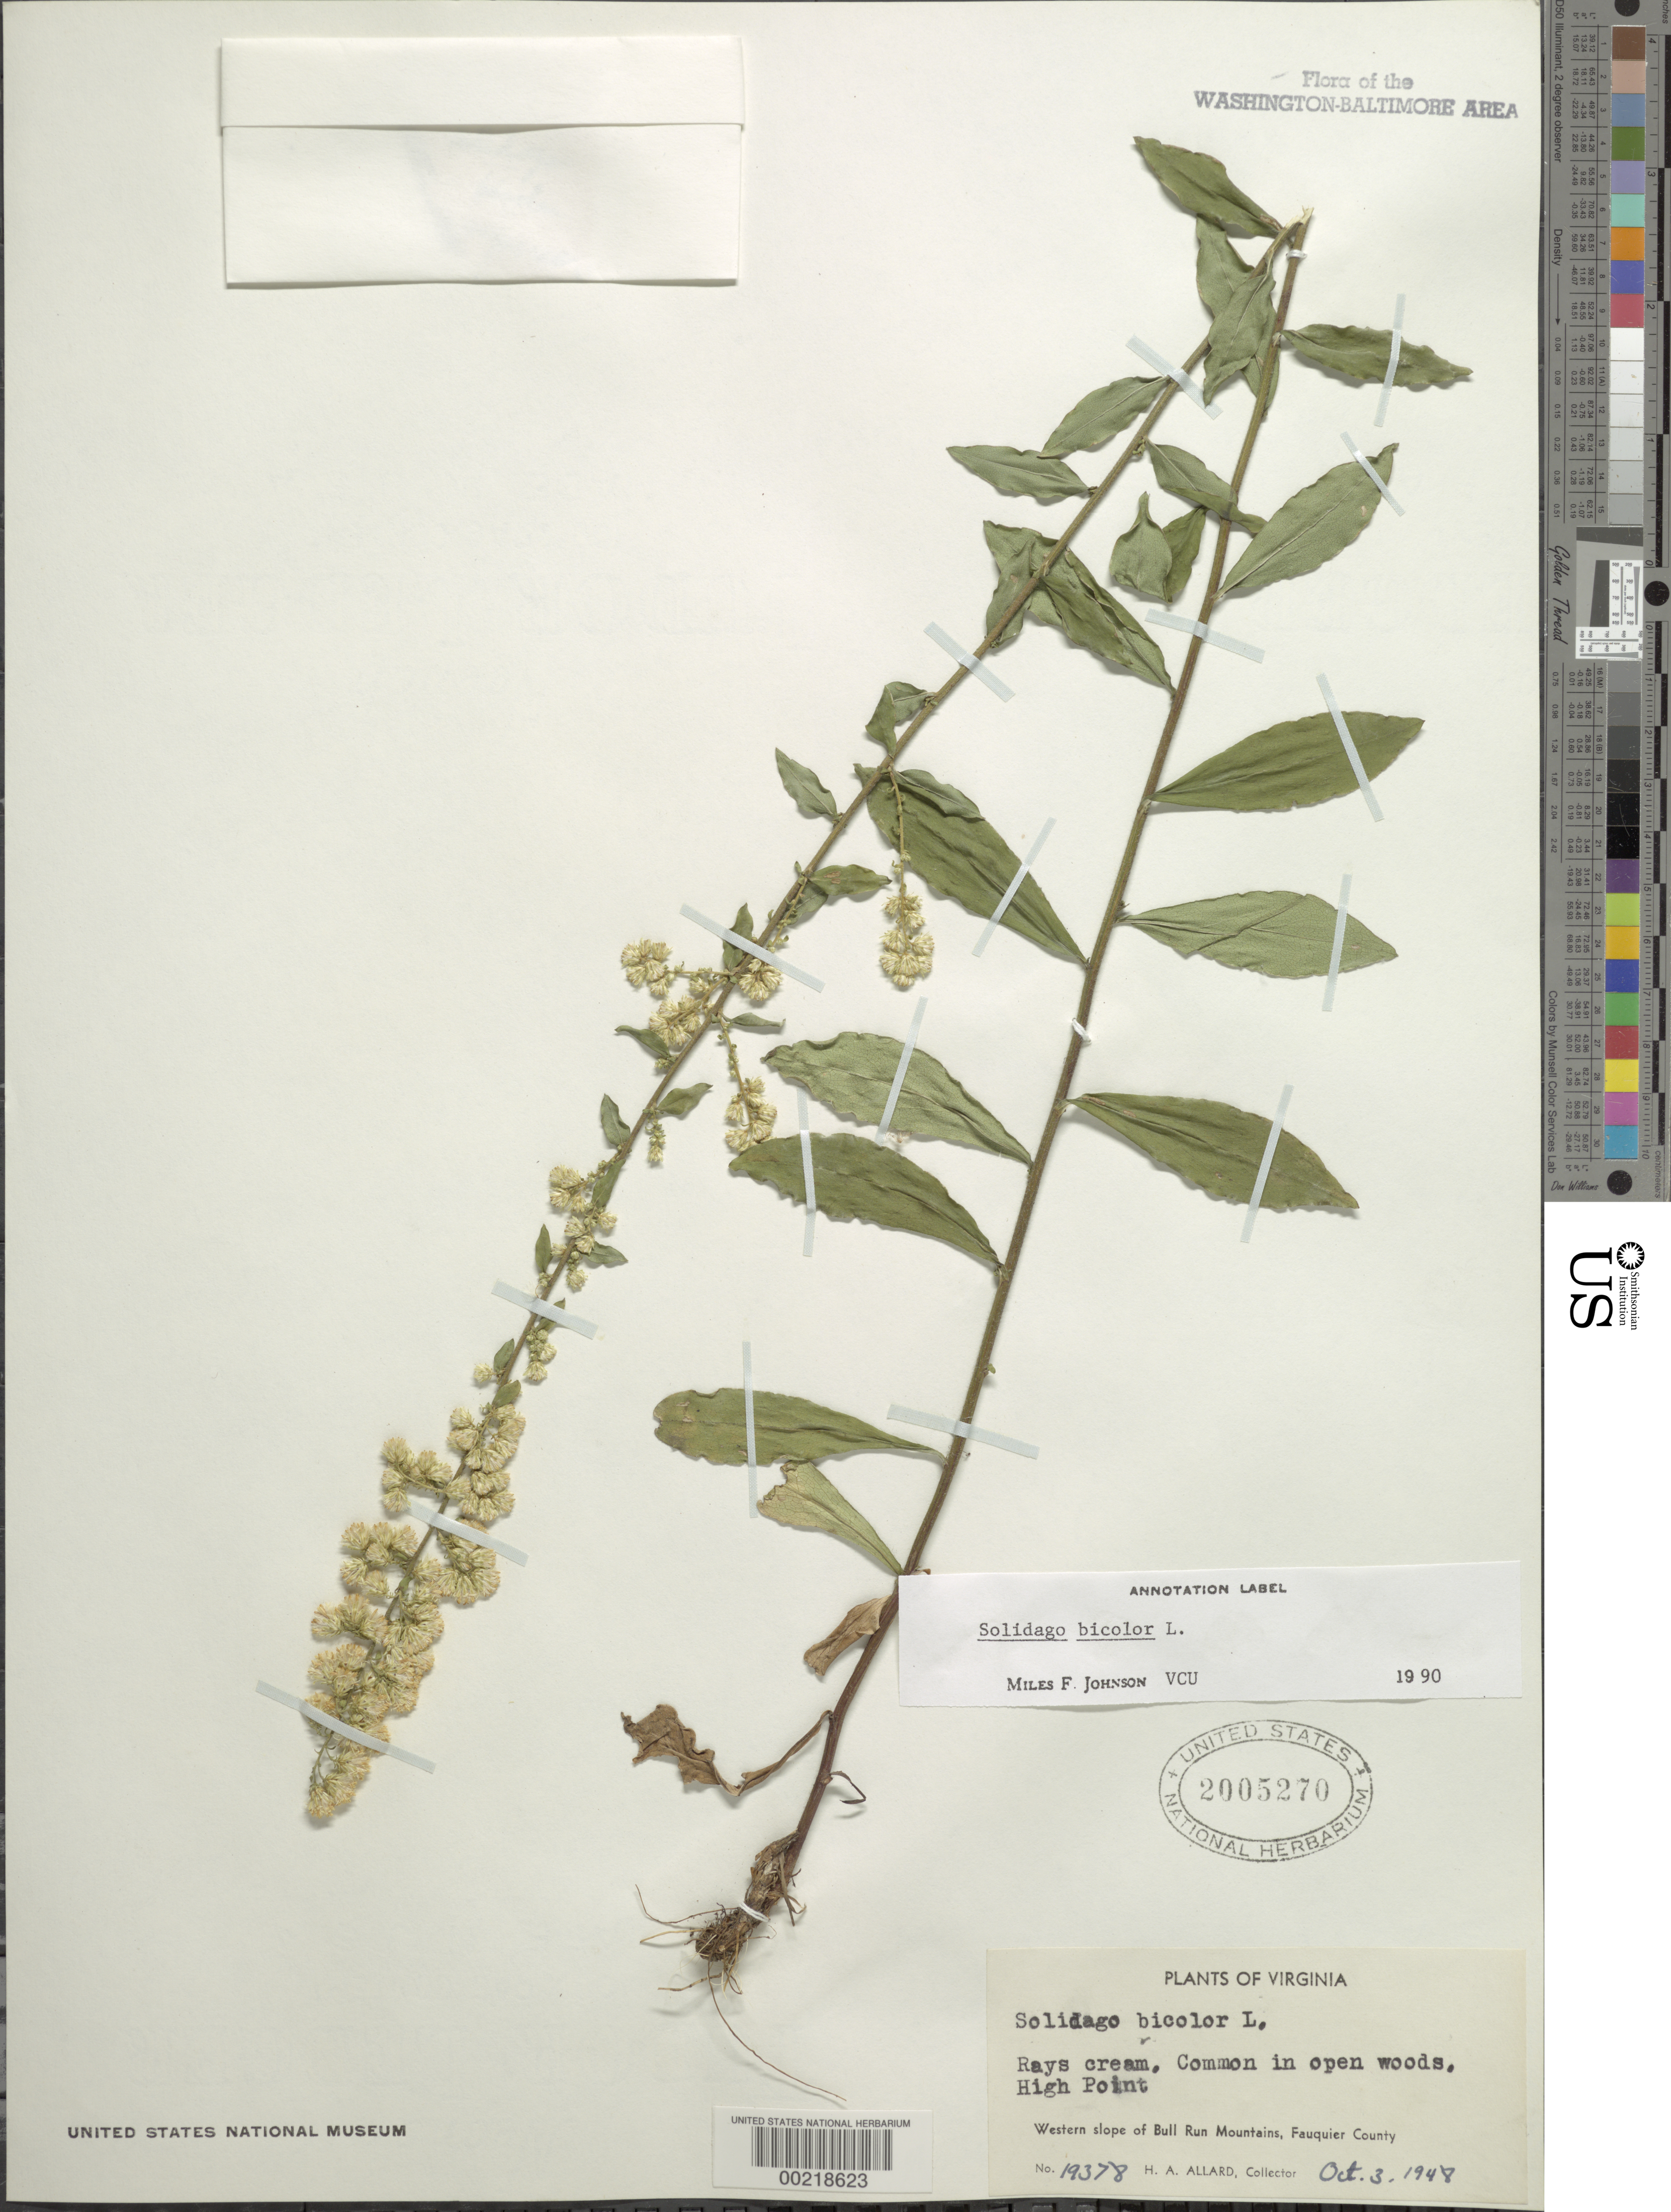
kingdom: Plantae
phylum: Tracheophyta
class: Magnoliopsida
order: Asterales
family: Asteraceae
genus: Solidago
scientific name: Solidago bicolor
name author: L.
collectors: H. A. Allard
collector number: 19278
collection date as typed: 03 Oct 1948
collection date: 1948-10-03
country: United States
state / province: Virginia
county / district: Fauquier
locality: High Point western slope of Bull Run Mountains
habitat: Woods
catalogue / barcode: US 2005270